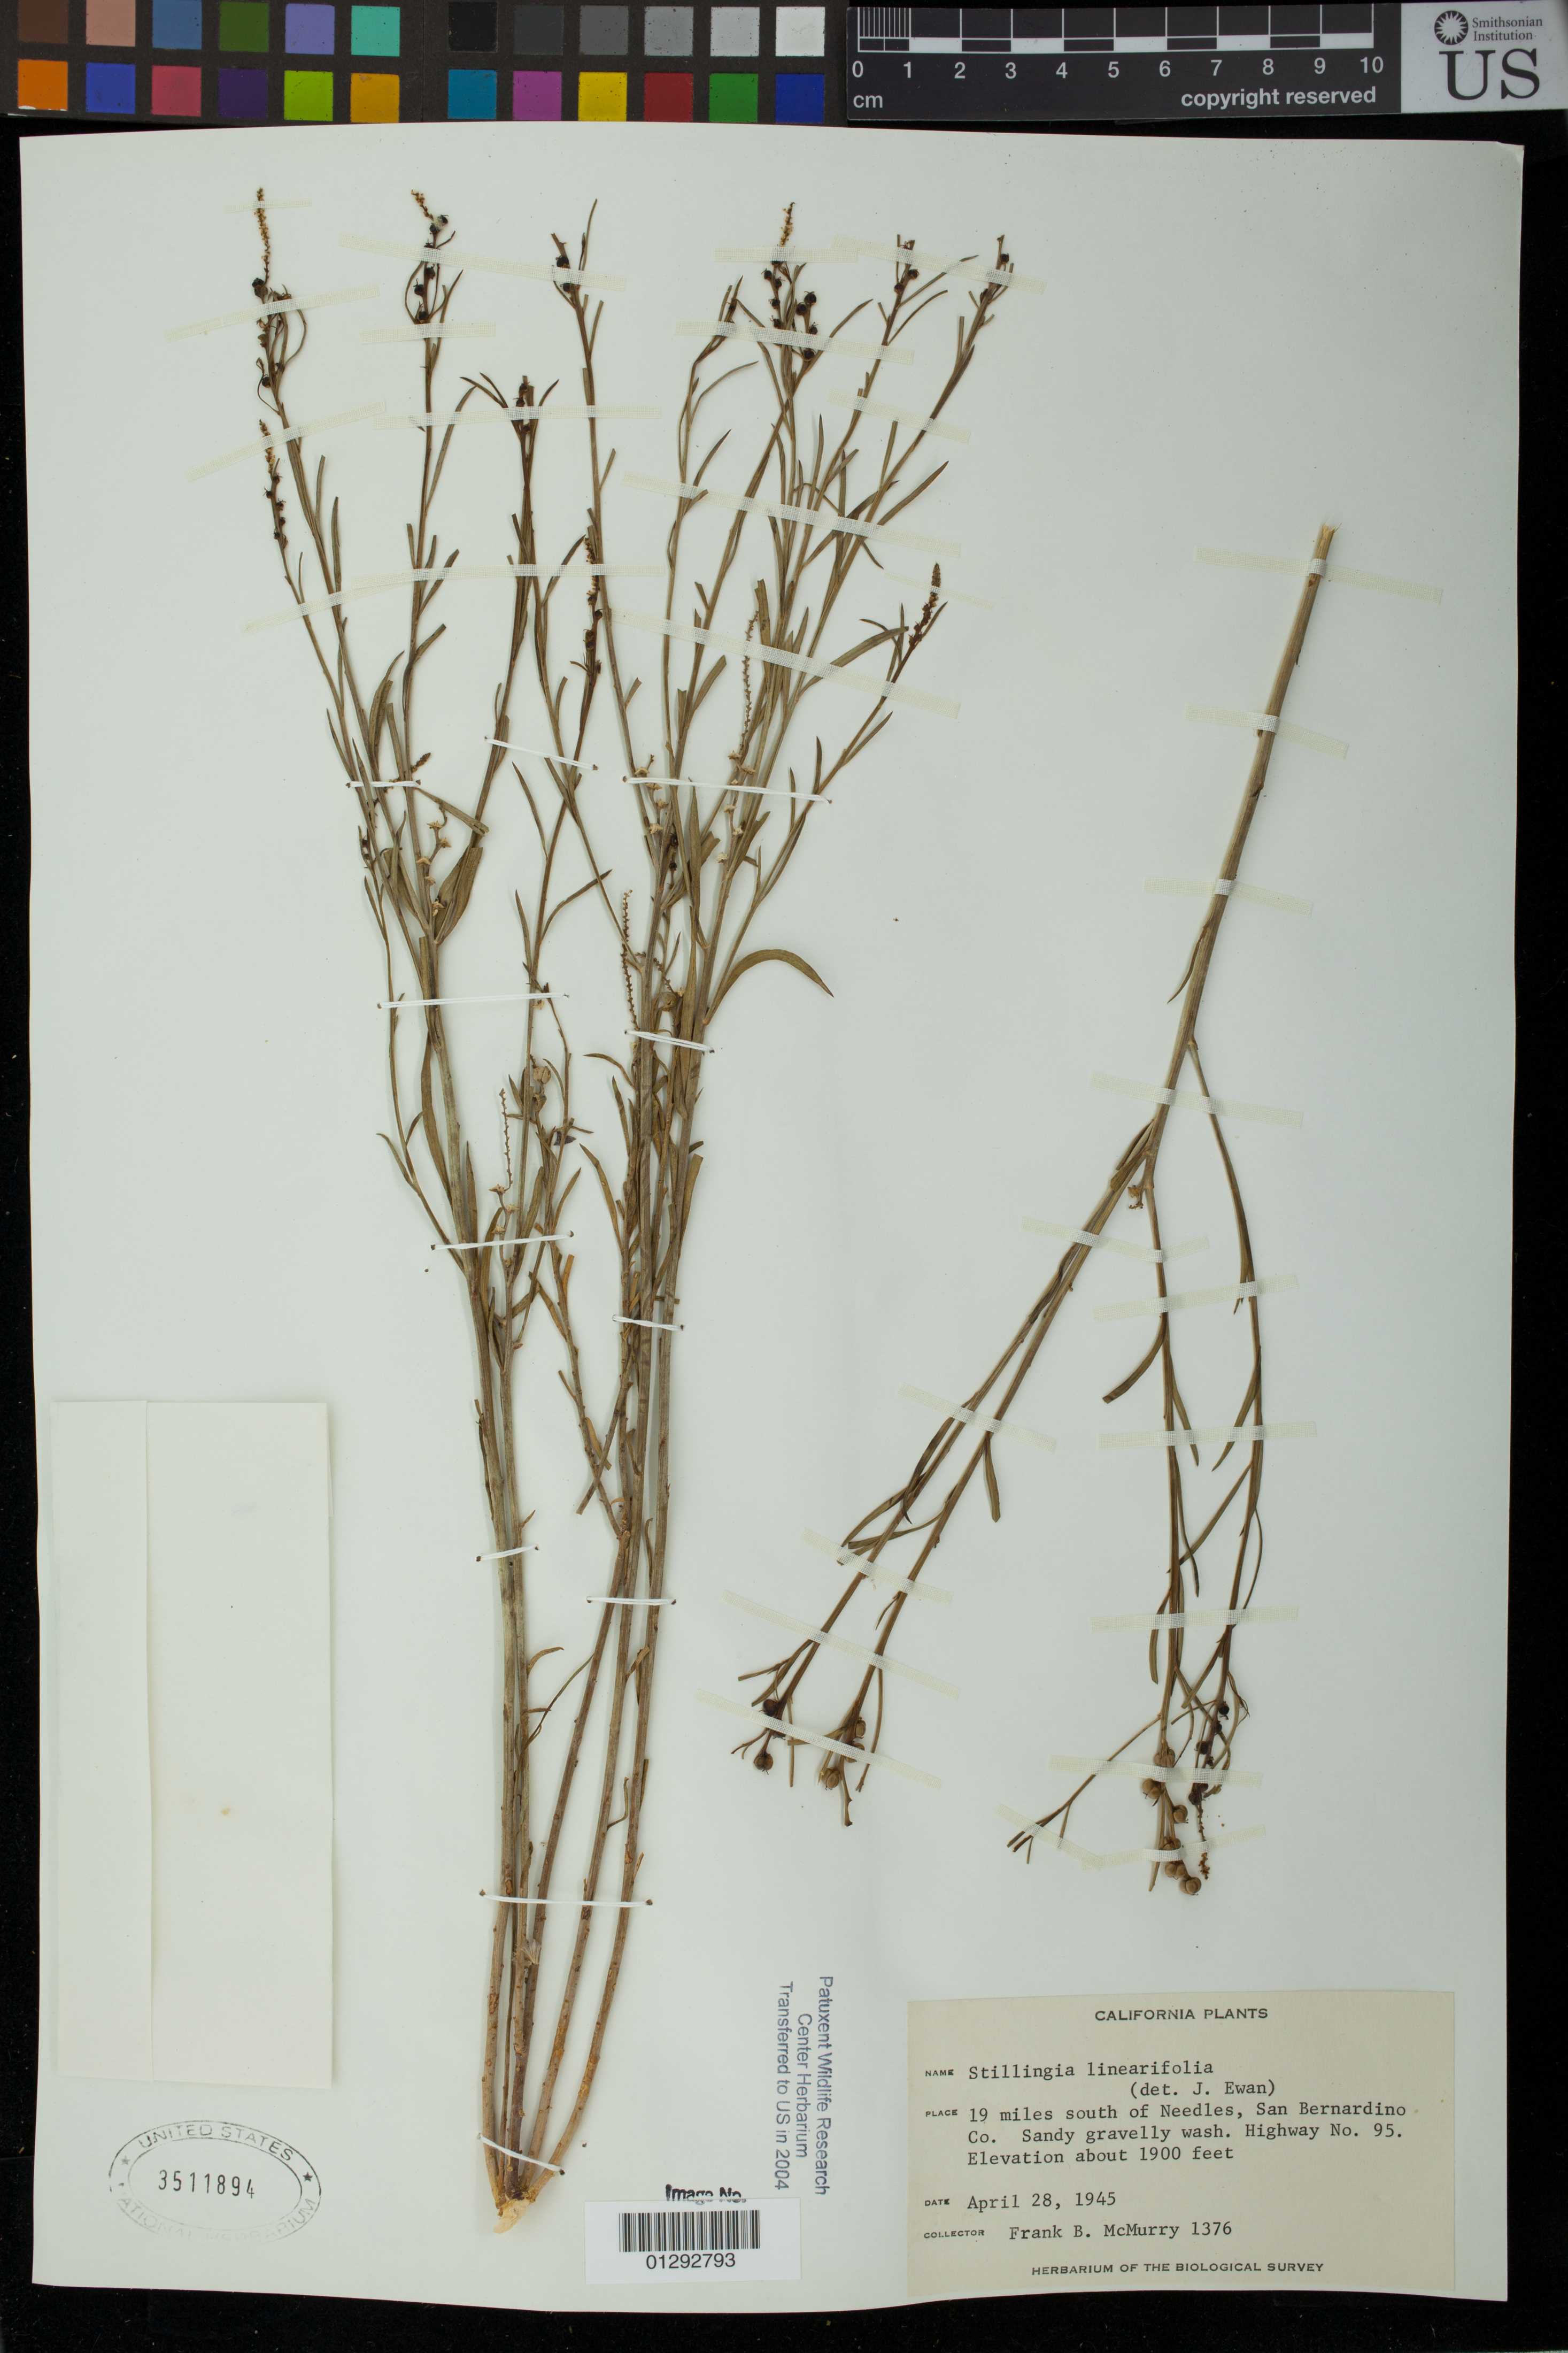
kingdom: Plantae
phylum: Tracheophyta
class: Magnoliopsida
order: Malpighiales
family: Euphorbiaceae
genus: Stillingia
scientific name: Stillingia linearifolia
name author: S. Watson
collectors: F. B. McMurry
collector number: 1376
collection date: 1945-04-28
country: United States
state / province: California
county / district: San Bernardino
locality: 19 Miles south of Needles, San Bernardino Co. Sandy gravelly wash. Highway No.95.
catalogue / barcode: US 3511894